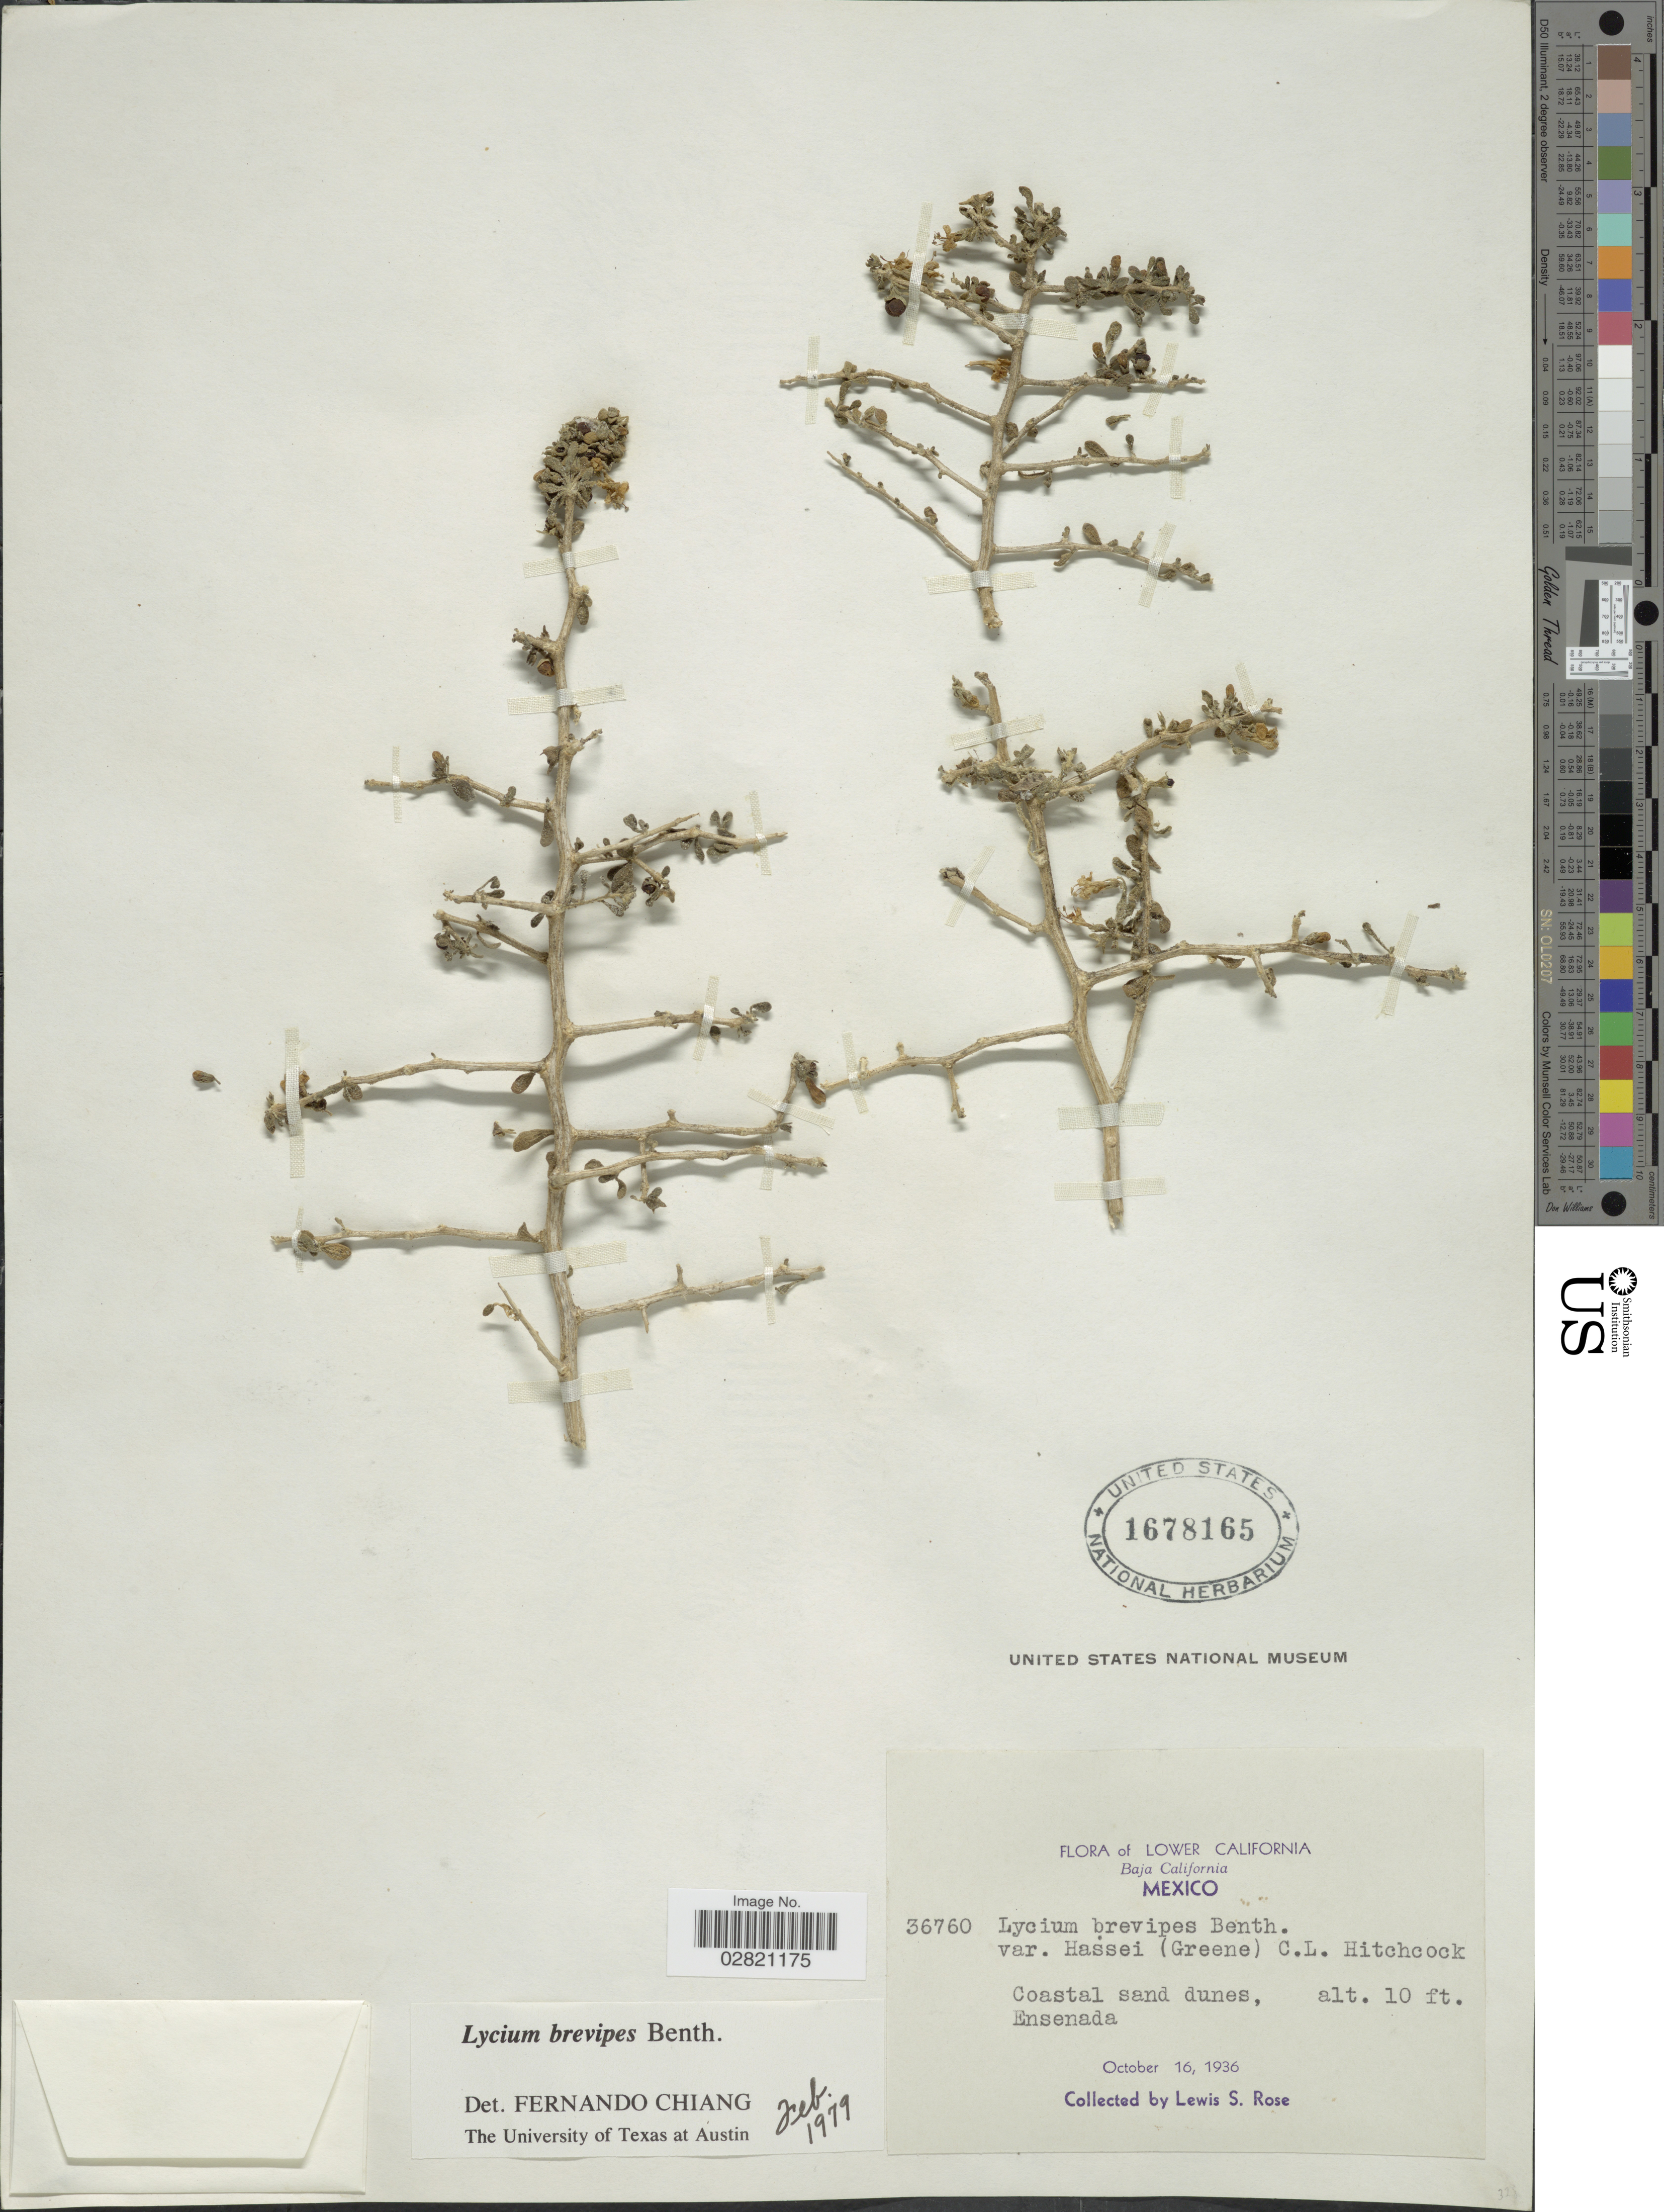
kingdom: Plantae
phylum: Tracheophyta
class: Magnoliopsida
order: Solanales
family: Solanaceae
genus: Lycium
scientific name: Lycium brevipes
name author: Benth.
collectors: L. S. Rose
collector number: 36760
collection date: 1936-10-16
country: Mexico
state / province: Baja California Norte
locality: Lower California, Ensenada.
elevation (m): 3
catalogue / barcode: US 1678165